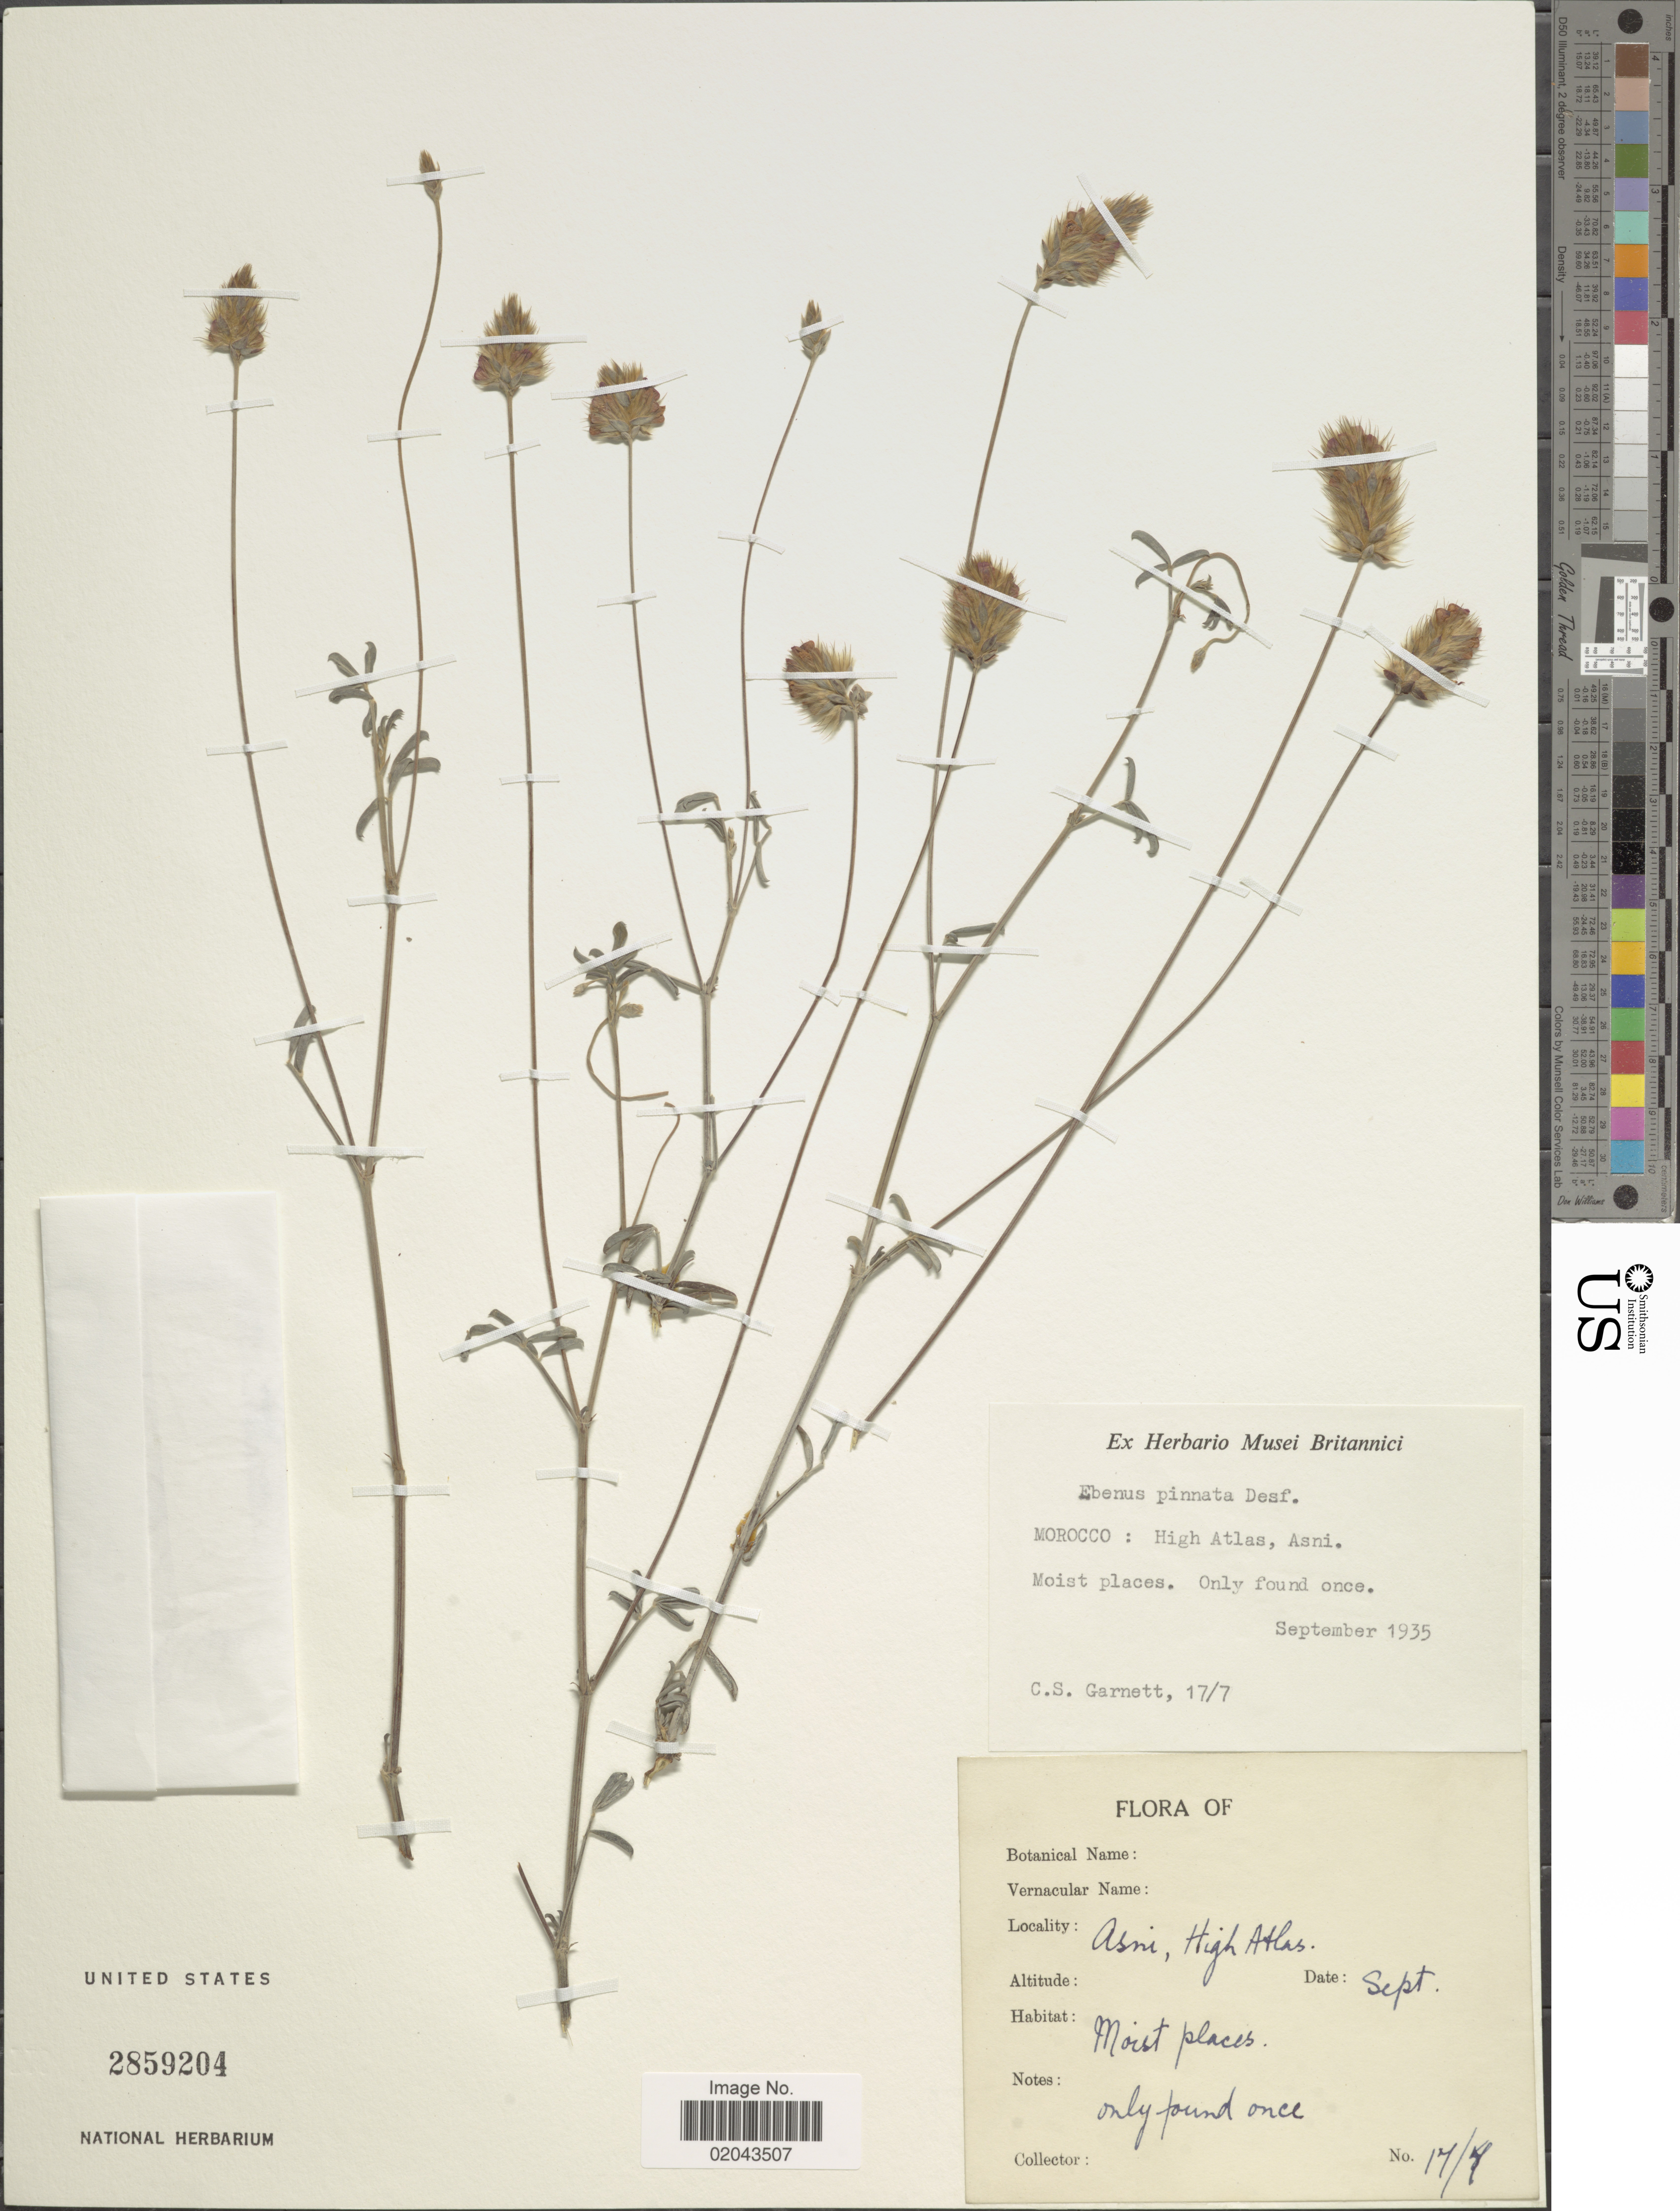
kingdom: Plantae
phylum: Tracheophyta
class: Magnoliopsida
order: Fabales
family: Fabaceae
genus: Ebenus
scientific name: Ebenus pinnata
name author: Aiton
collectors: C. Garnett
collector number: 17-7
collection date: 1935-09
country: Morocco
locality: Morocco: High Atlas, Asni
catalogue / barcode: US 2859204